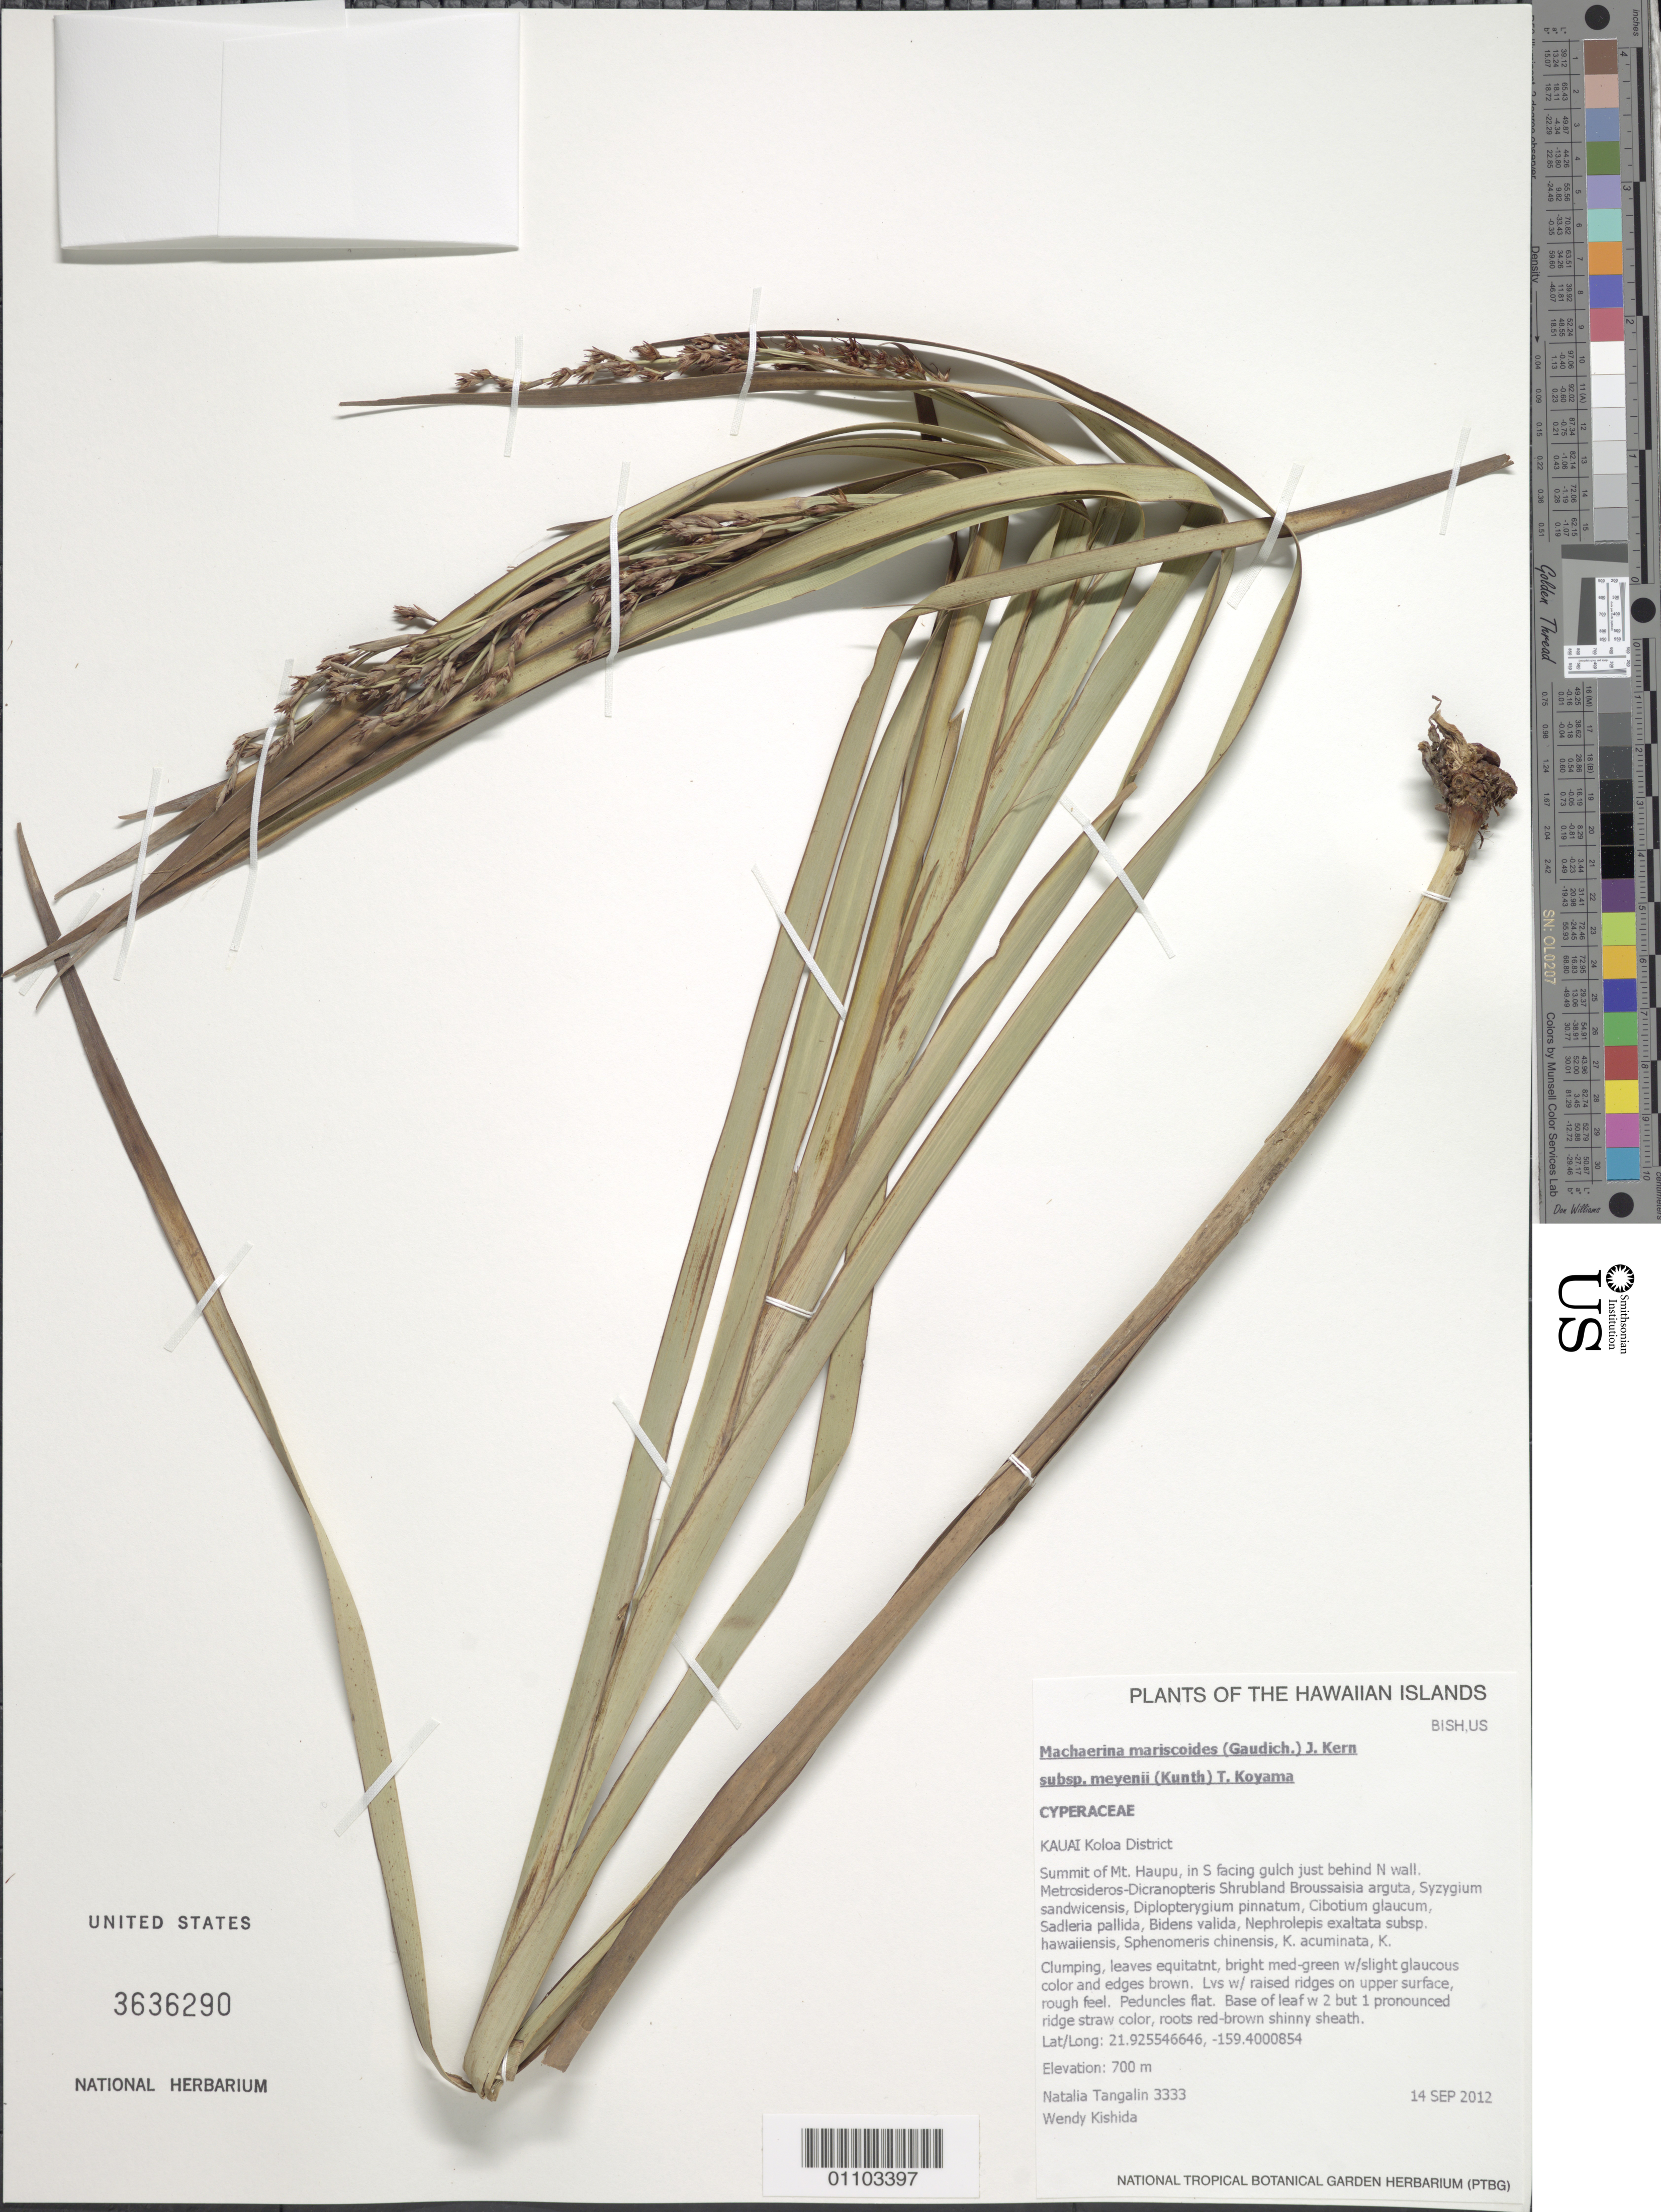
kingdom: Plantae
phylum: Tracheophyta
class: Liliopsida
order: Poales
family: Cyperaceae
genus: Machaerina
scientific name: Machaerina mariscoides subsp. meyenii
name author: (Kunth) T. Koyama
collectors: N. Tangalin & W. Kishida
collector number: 3333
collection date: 2012-09-14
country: United States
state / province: Hawaii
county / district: Kauai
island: Kaua'i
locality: Koloa District, summit of Mt. Haupu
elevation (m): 700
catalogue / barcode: US 3636290